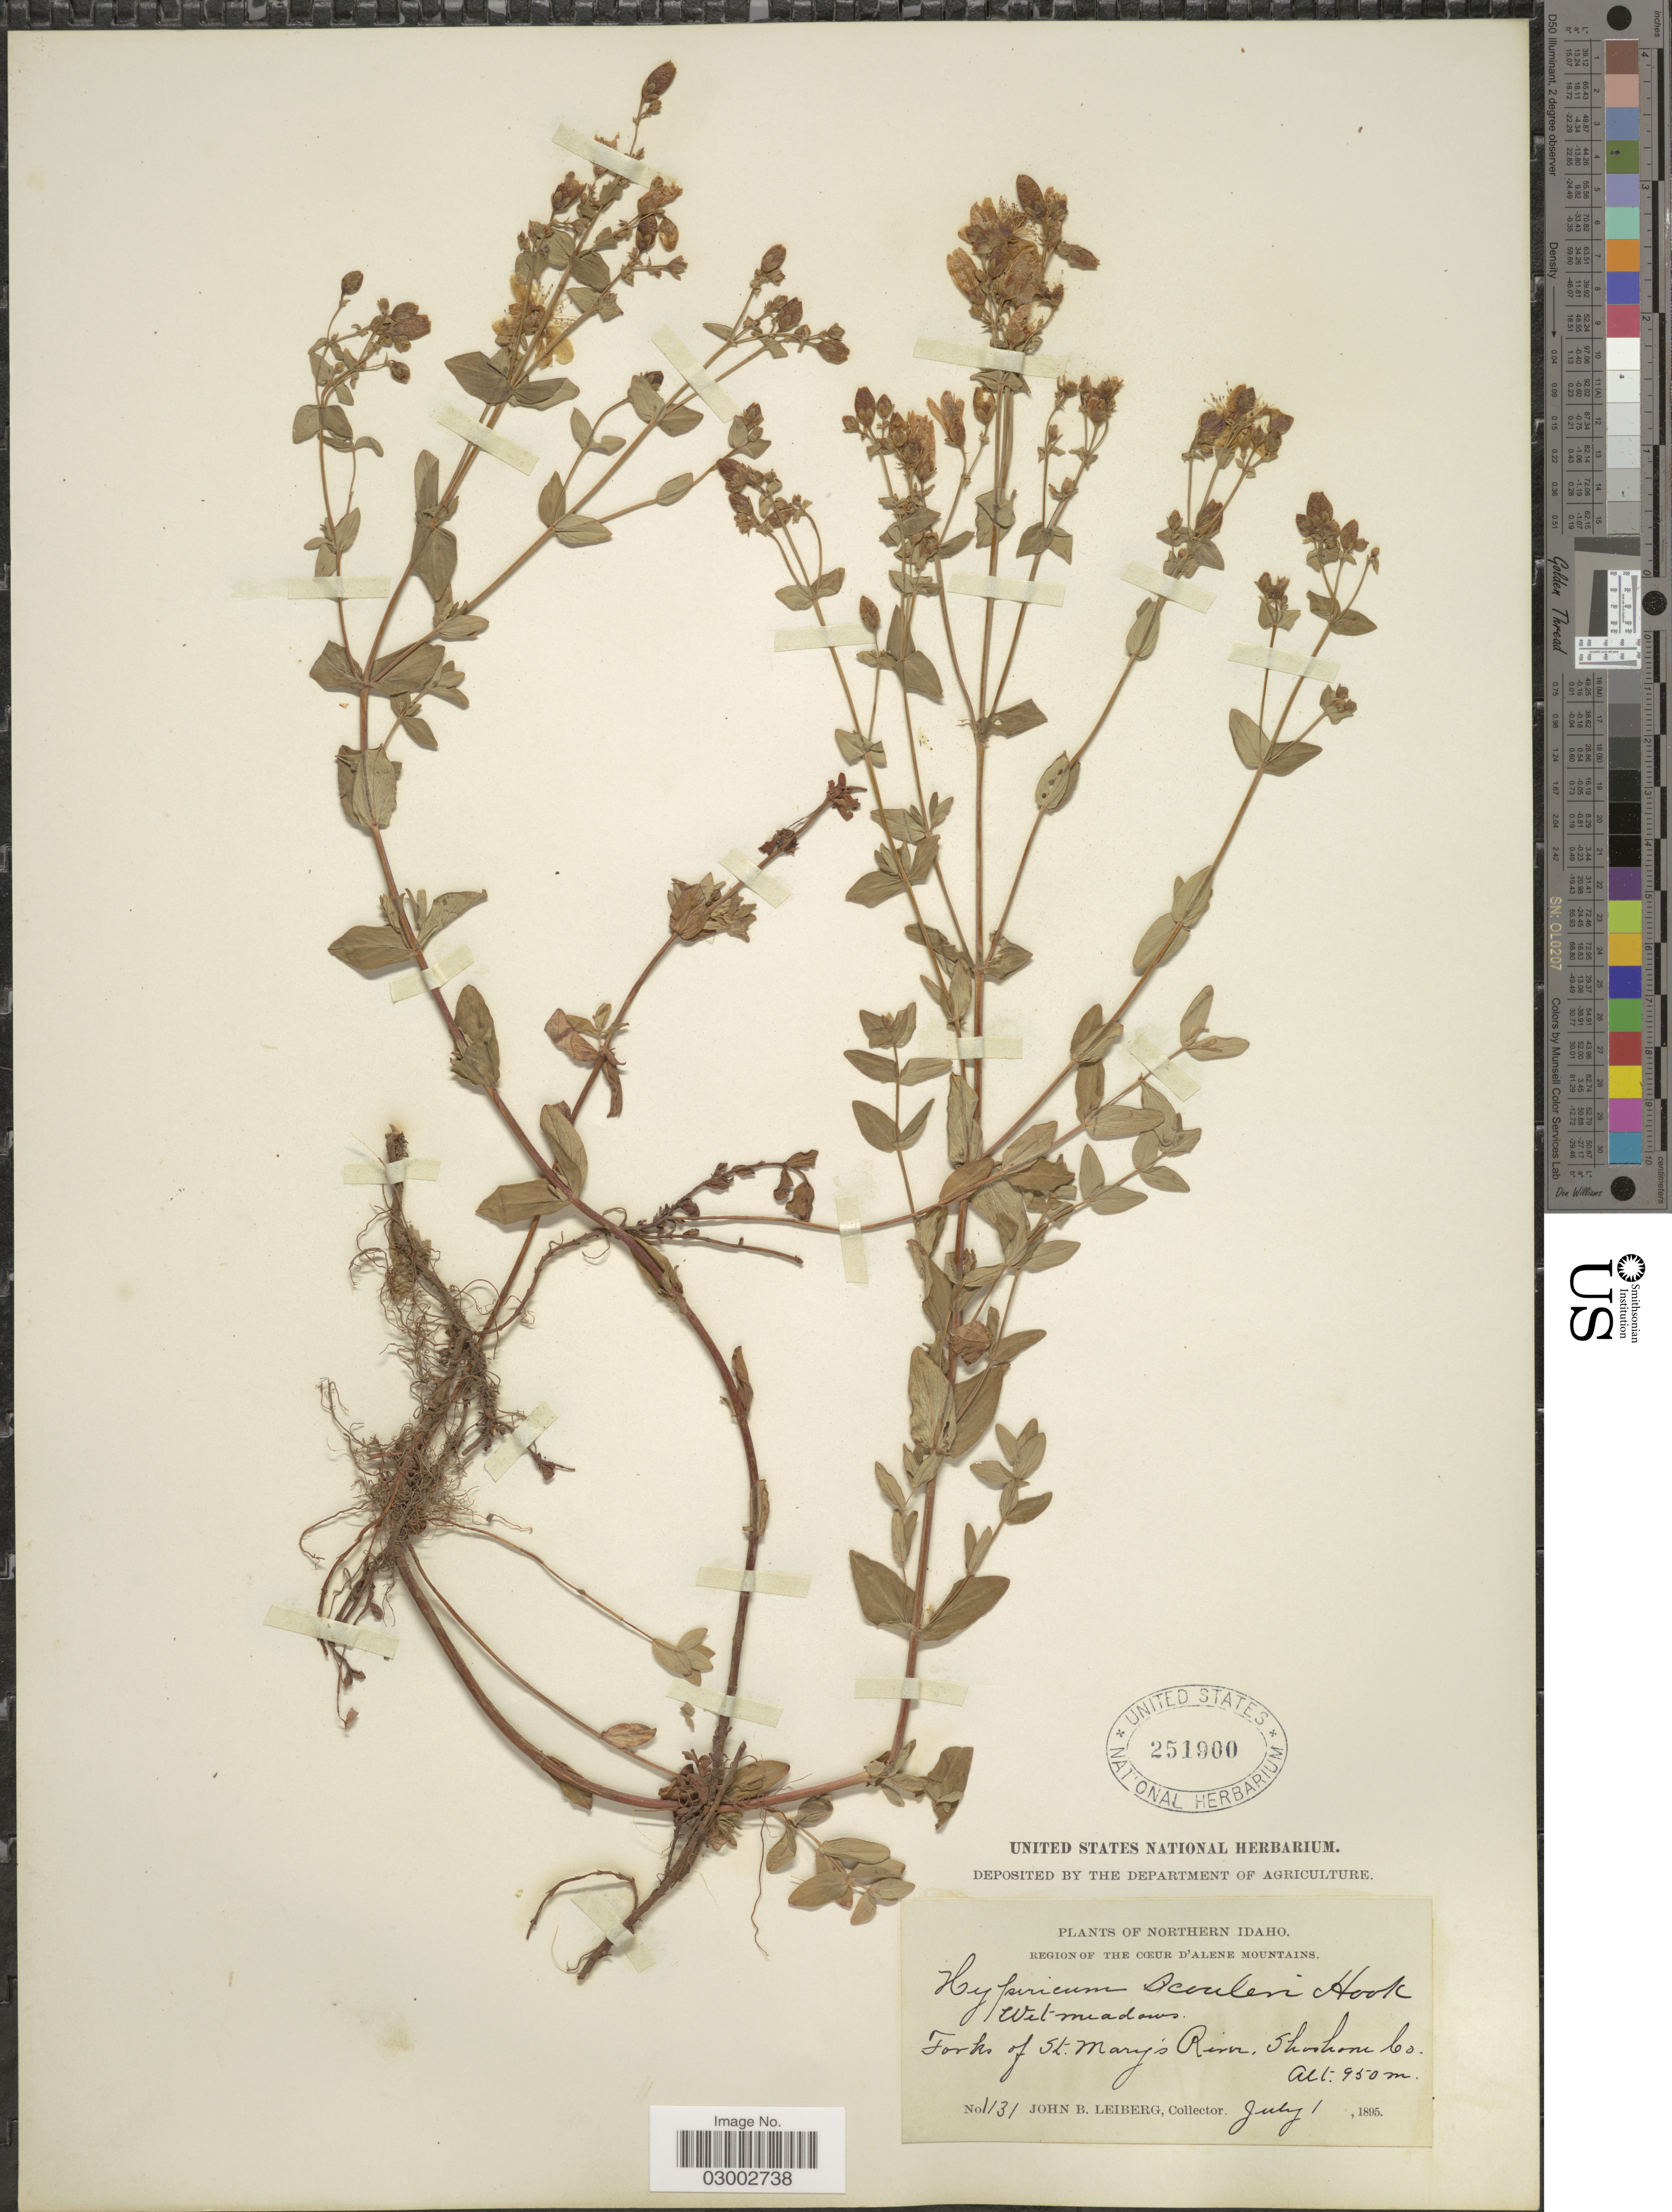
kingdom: Plantae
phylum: Tracheophyta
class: Magnoliopsida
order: Malpighiales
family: Hypericaceae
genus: Hypericum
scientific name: Hypericum scouleri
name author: Hook.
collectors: J. B. Leiberg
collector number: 1131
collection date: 1895-07-01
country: United States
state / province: Idaho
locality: Northern Idaho. Region of the Coeur D'Alene Mountains. Forks of St. Mary's River, Shoshone Co.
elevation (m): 950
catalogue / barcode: US 251900